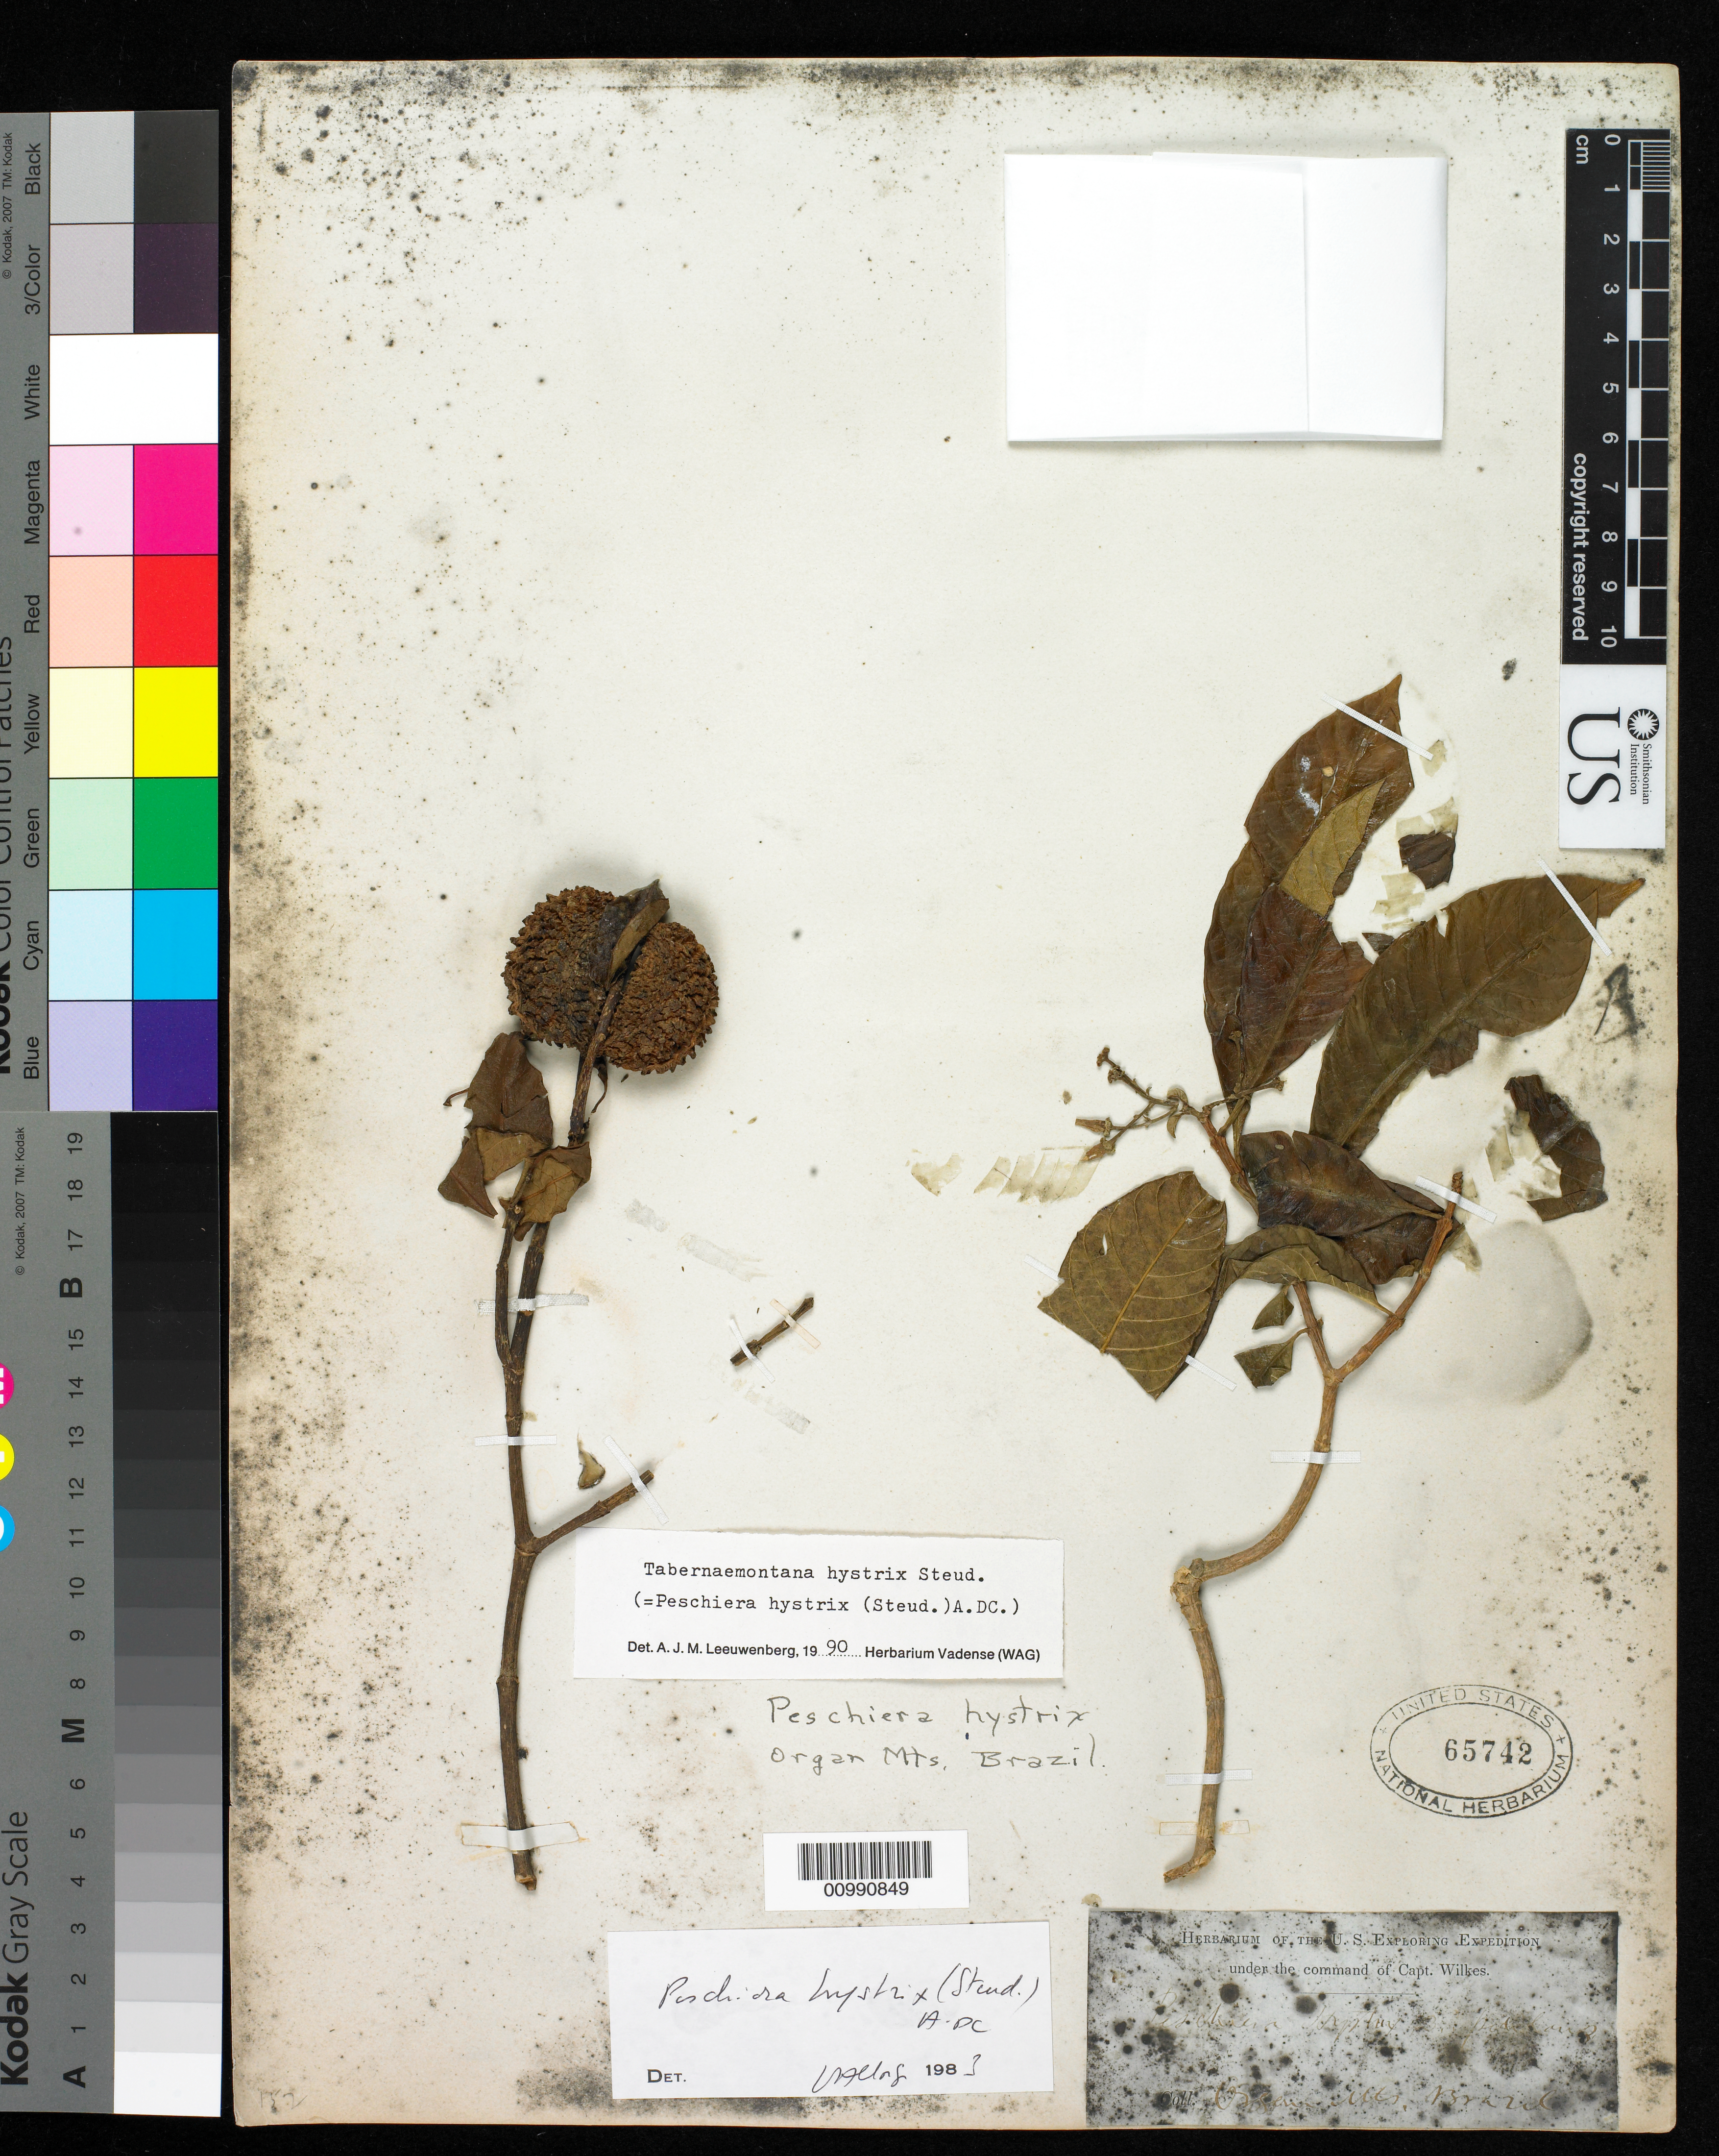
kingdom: Plantae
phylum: Tracheophyta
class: Magnoliopsida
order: Gentianales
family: Apocynaceae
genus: Tabernaemontana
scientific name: Tabernaemontana hystrix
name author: Steud.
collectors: Wilkes Explor. Exped.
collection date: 1838/1842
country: Brazil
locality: Organ Mountains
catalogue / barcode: US 65742